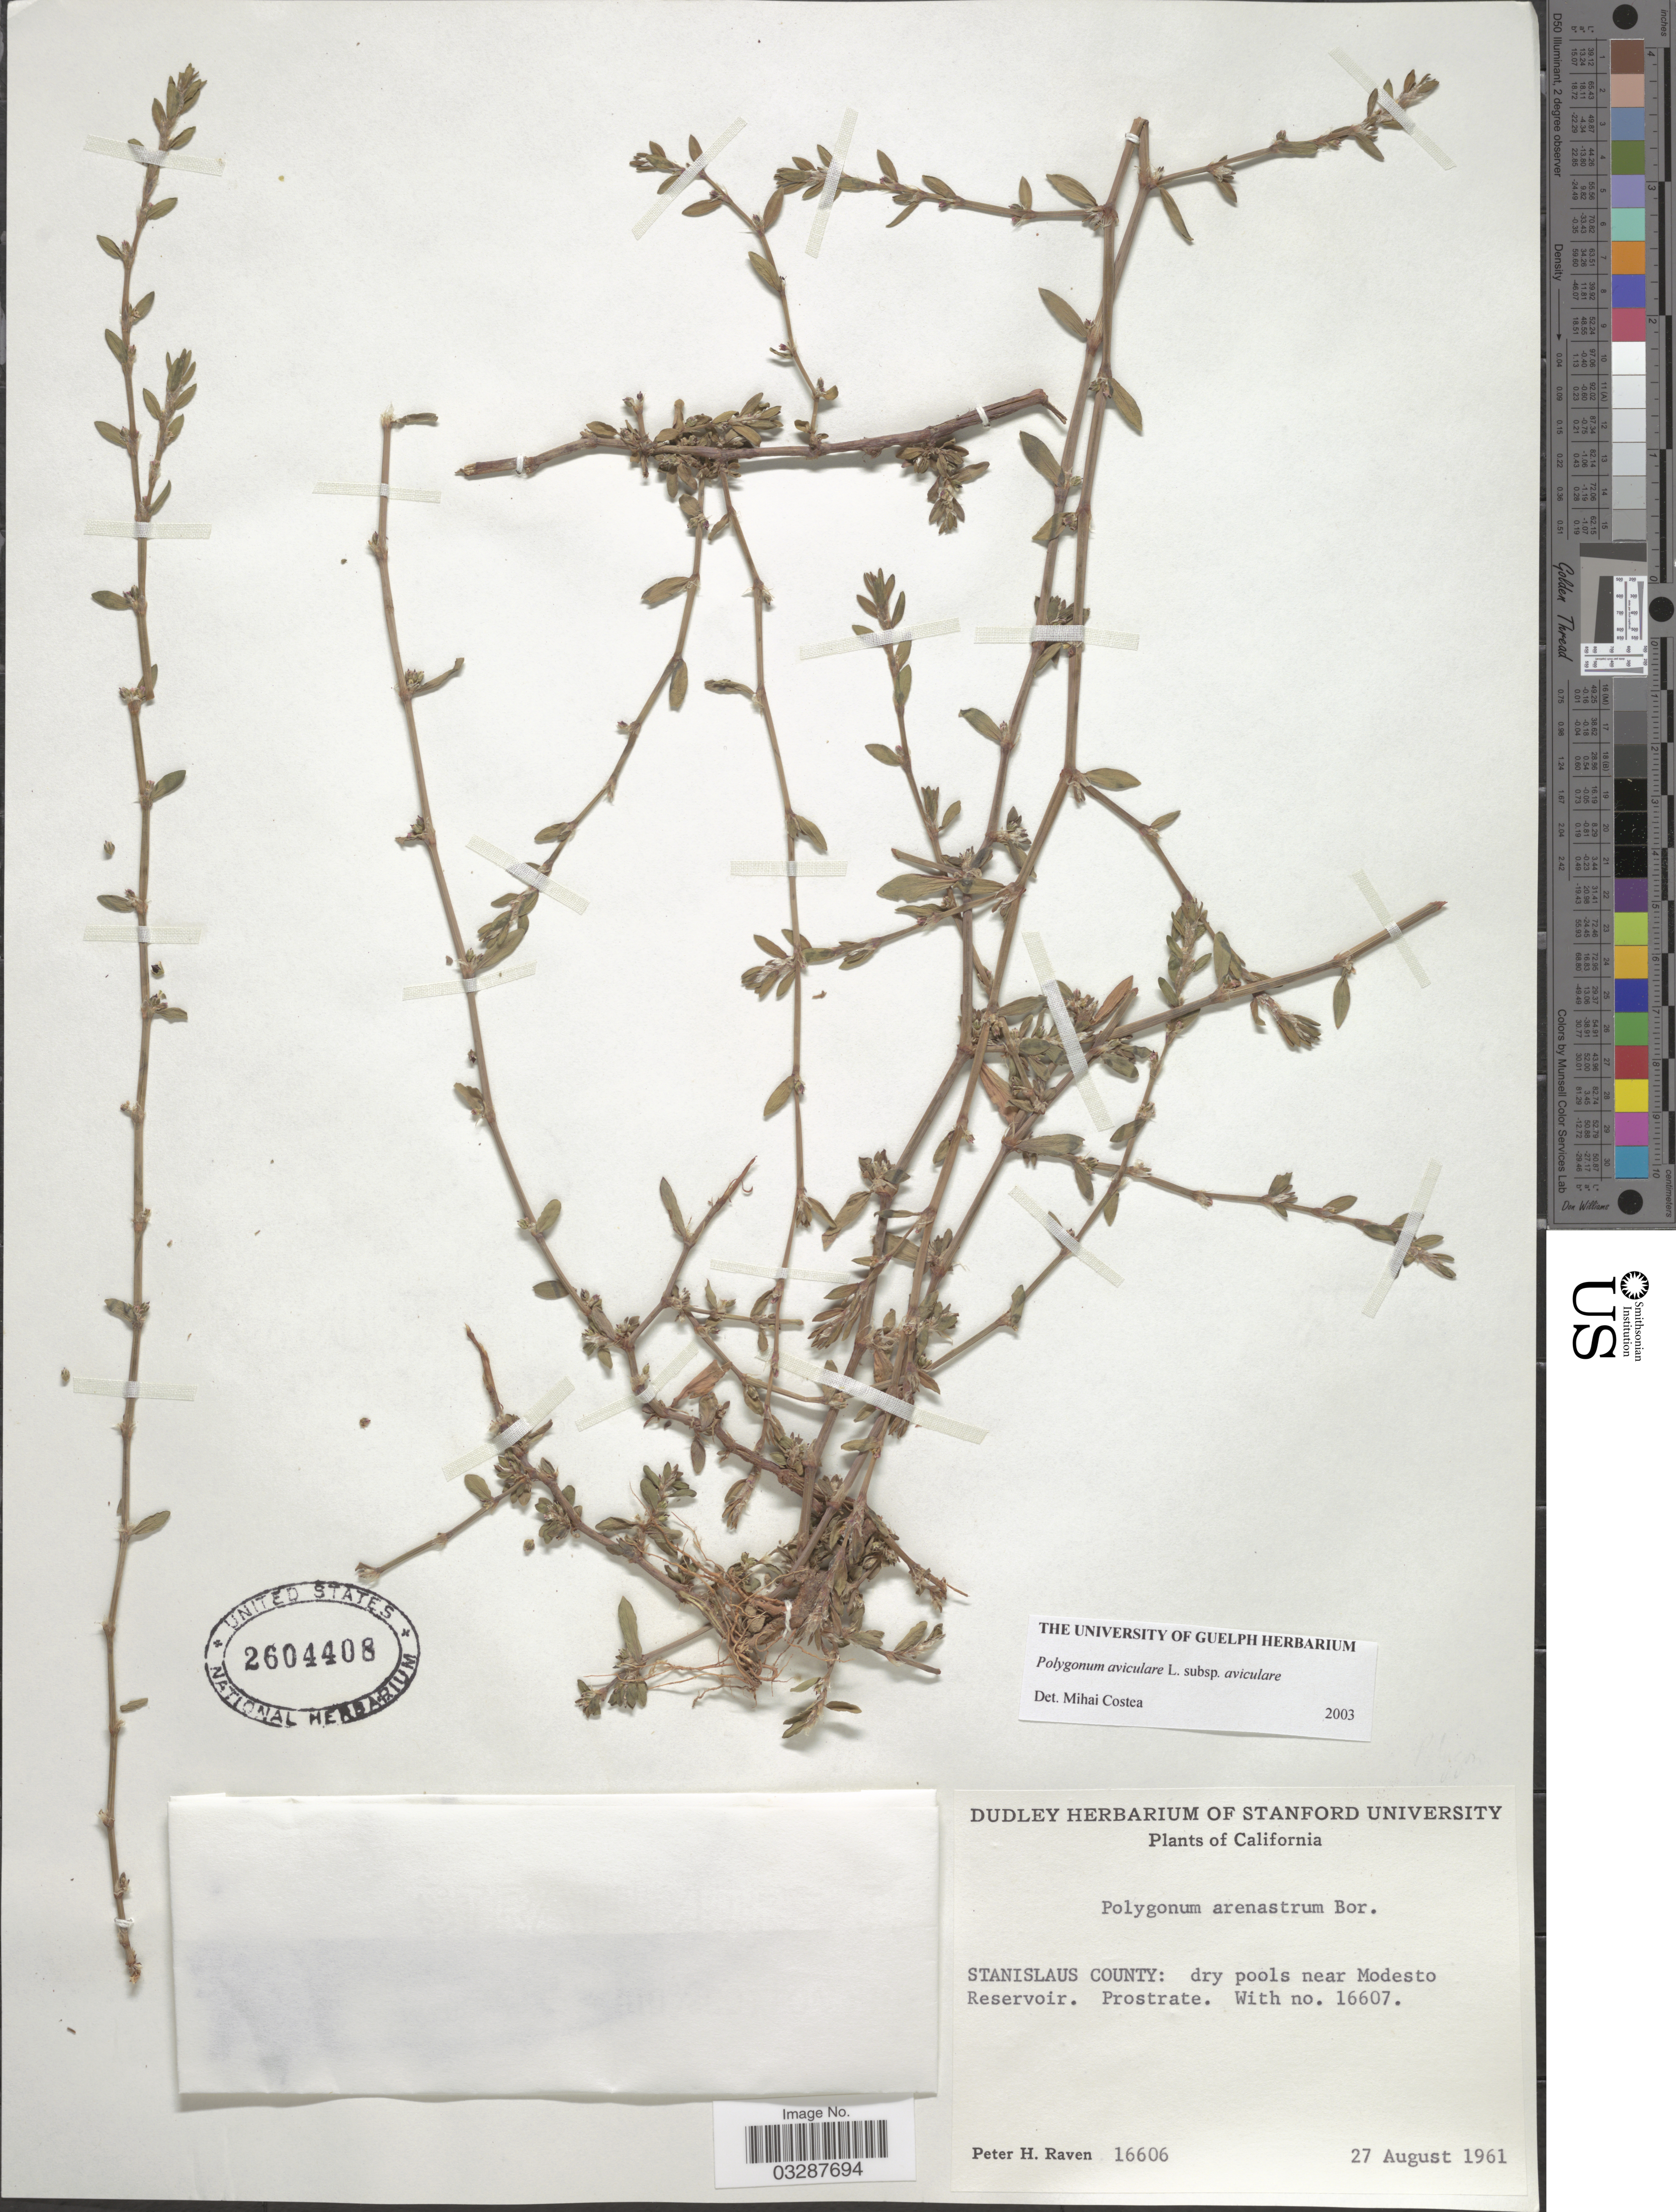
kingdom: Plantae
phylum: Tracheophyta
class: Magnoliopsida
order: Caryophyllales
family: Polygonaceae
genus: Polygonum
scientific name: Polygonum aviculare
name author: L.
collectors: P. Raven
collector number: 16606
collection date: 1961-08-27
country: United States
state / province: California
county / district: Stanislaus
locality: Stanislaus County: dry pools near Modesto Reservoir.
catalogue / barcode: US 2604408